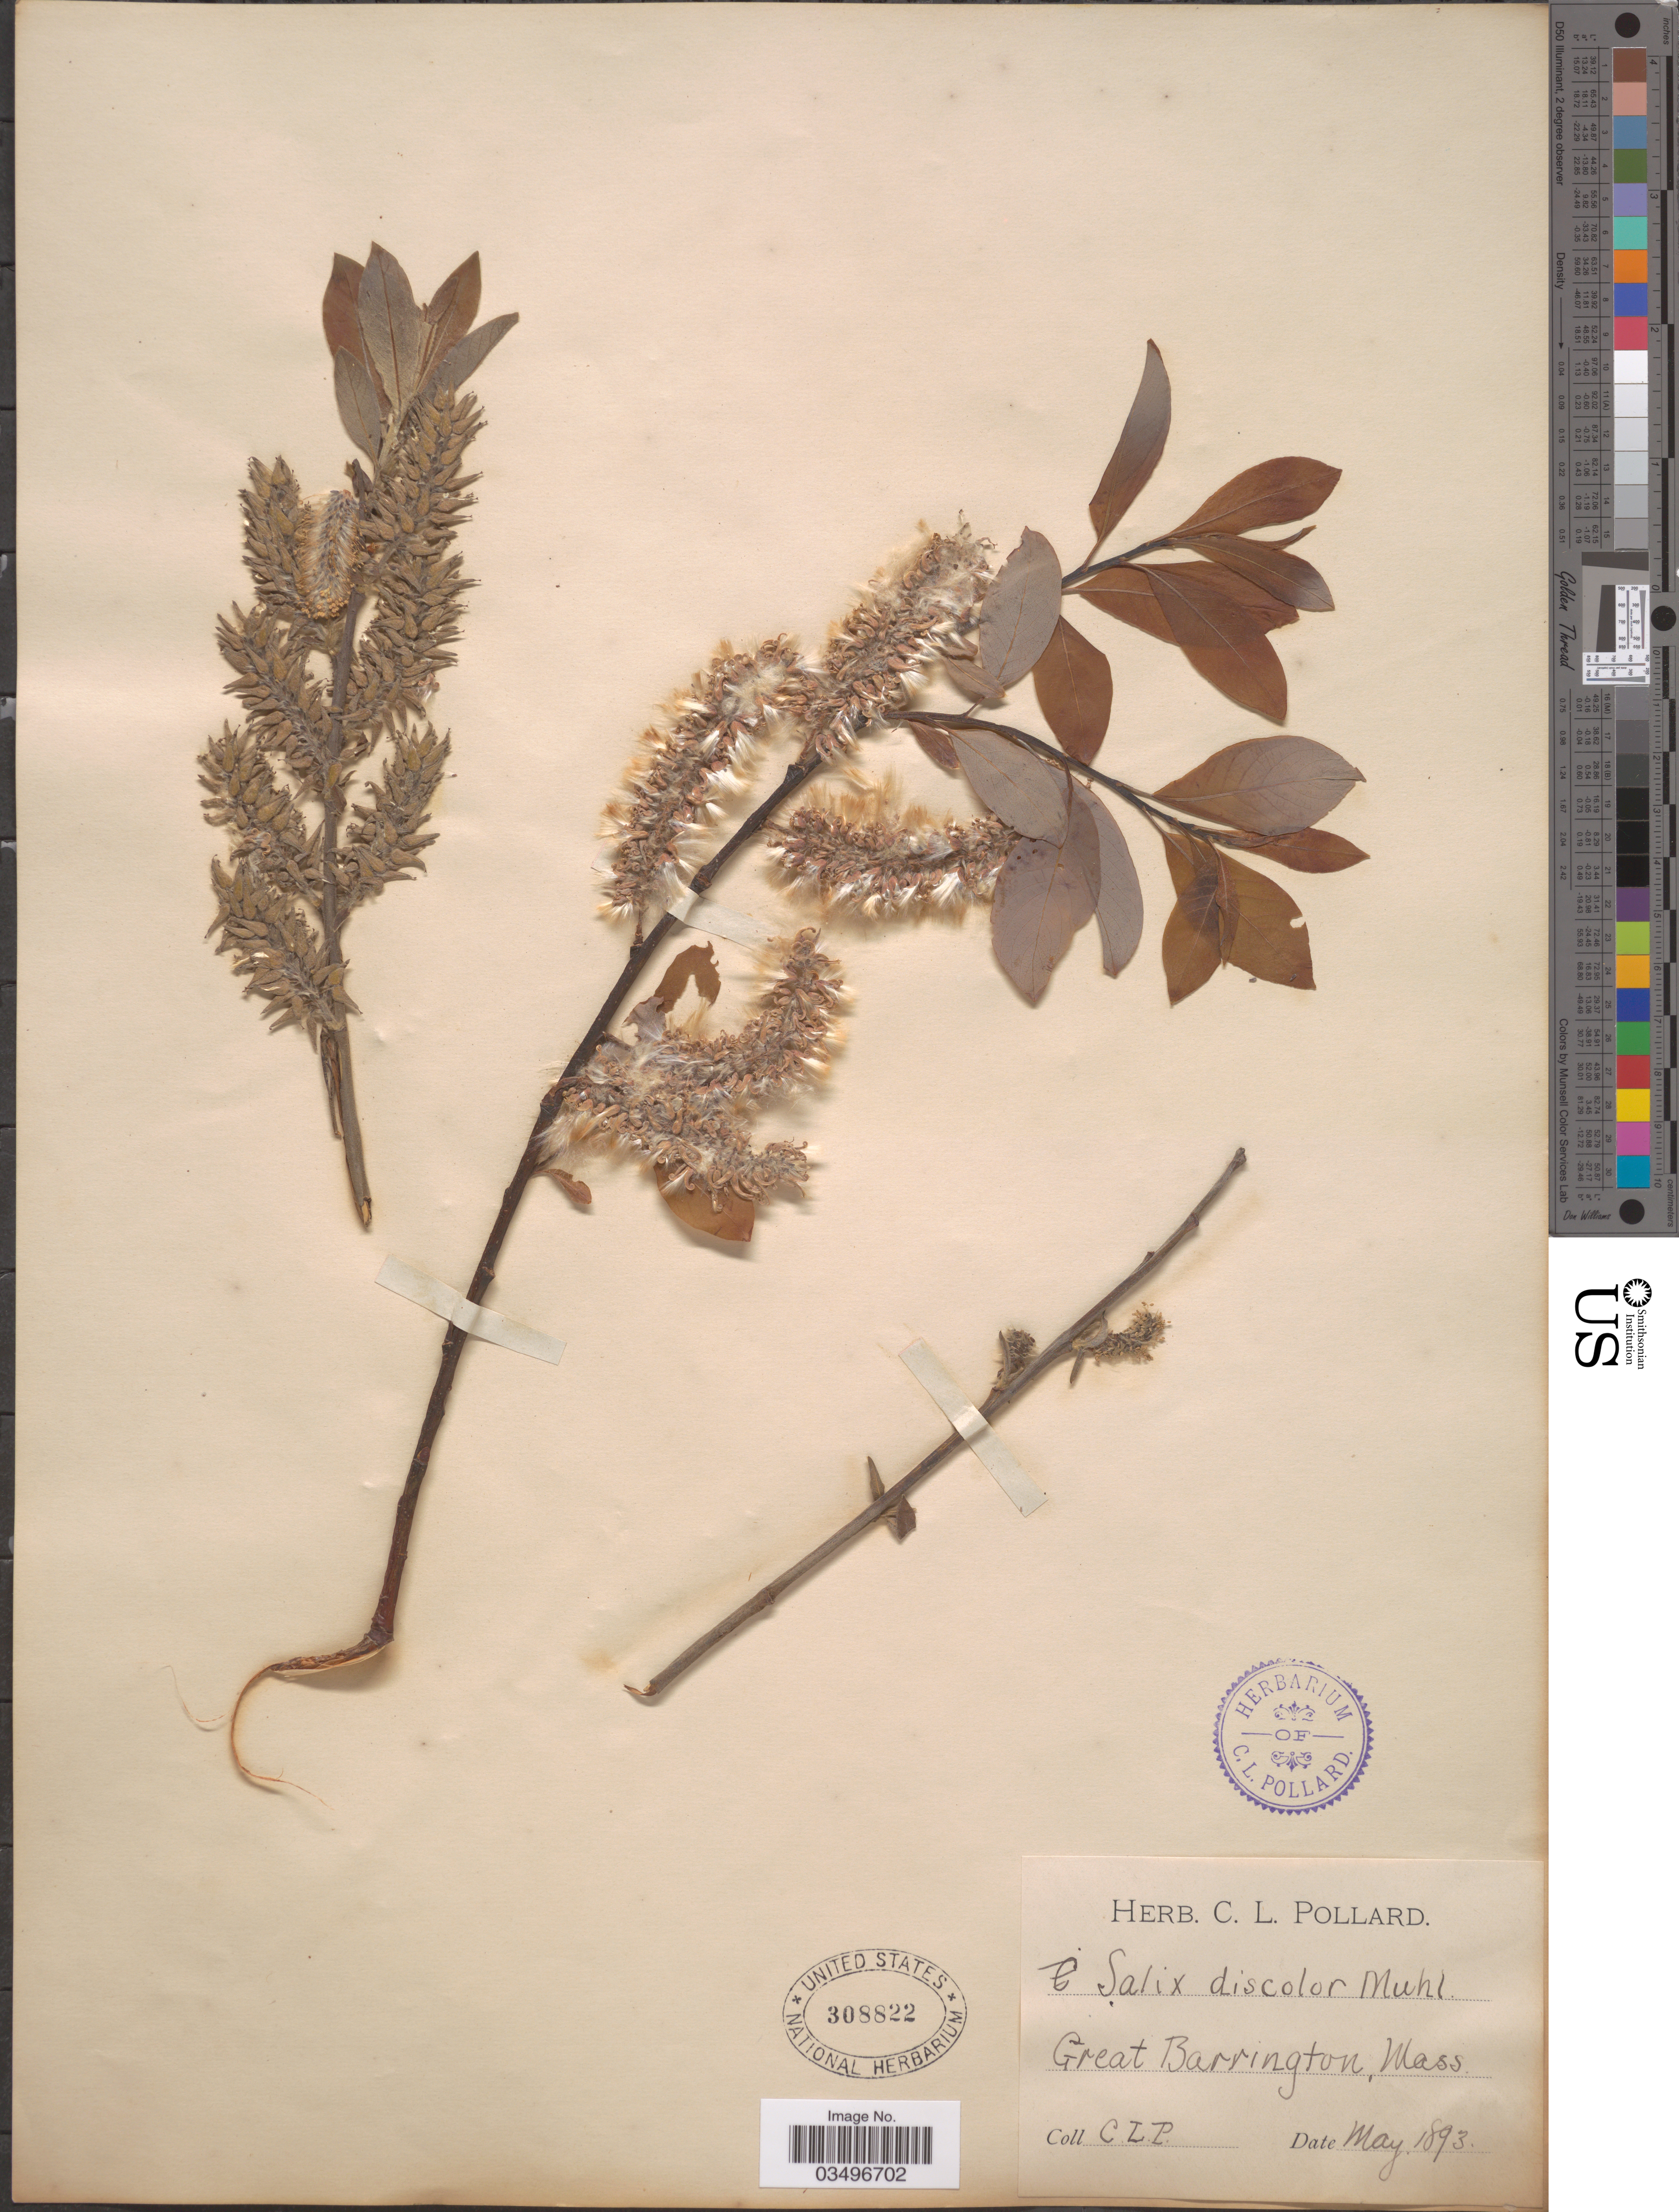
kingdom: Plantae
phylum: Tracheophyta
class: Magnoliopsida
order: Malpighiales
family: Salicaceae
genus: Salix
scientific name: Salix discolor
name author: Muhl.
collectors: C. L. Pollard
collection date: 1893-05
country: United States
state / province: Massachusetts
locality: Great Barrington.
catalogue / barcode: US 308822